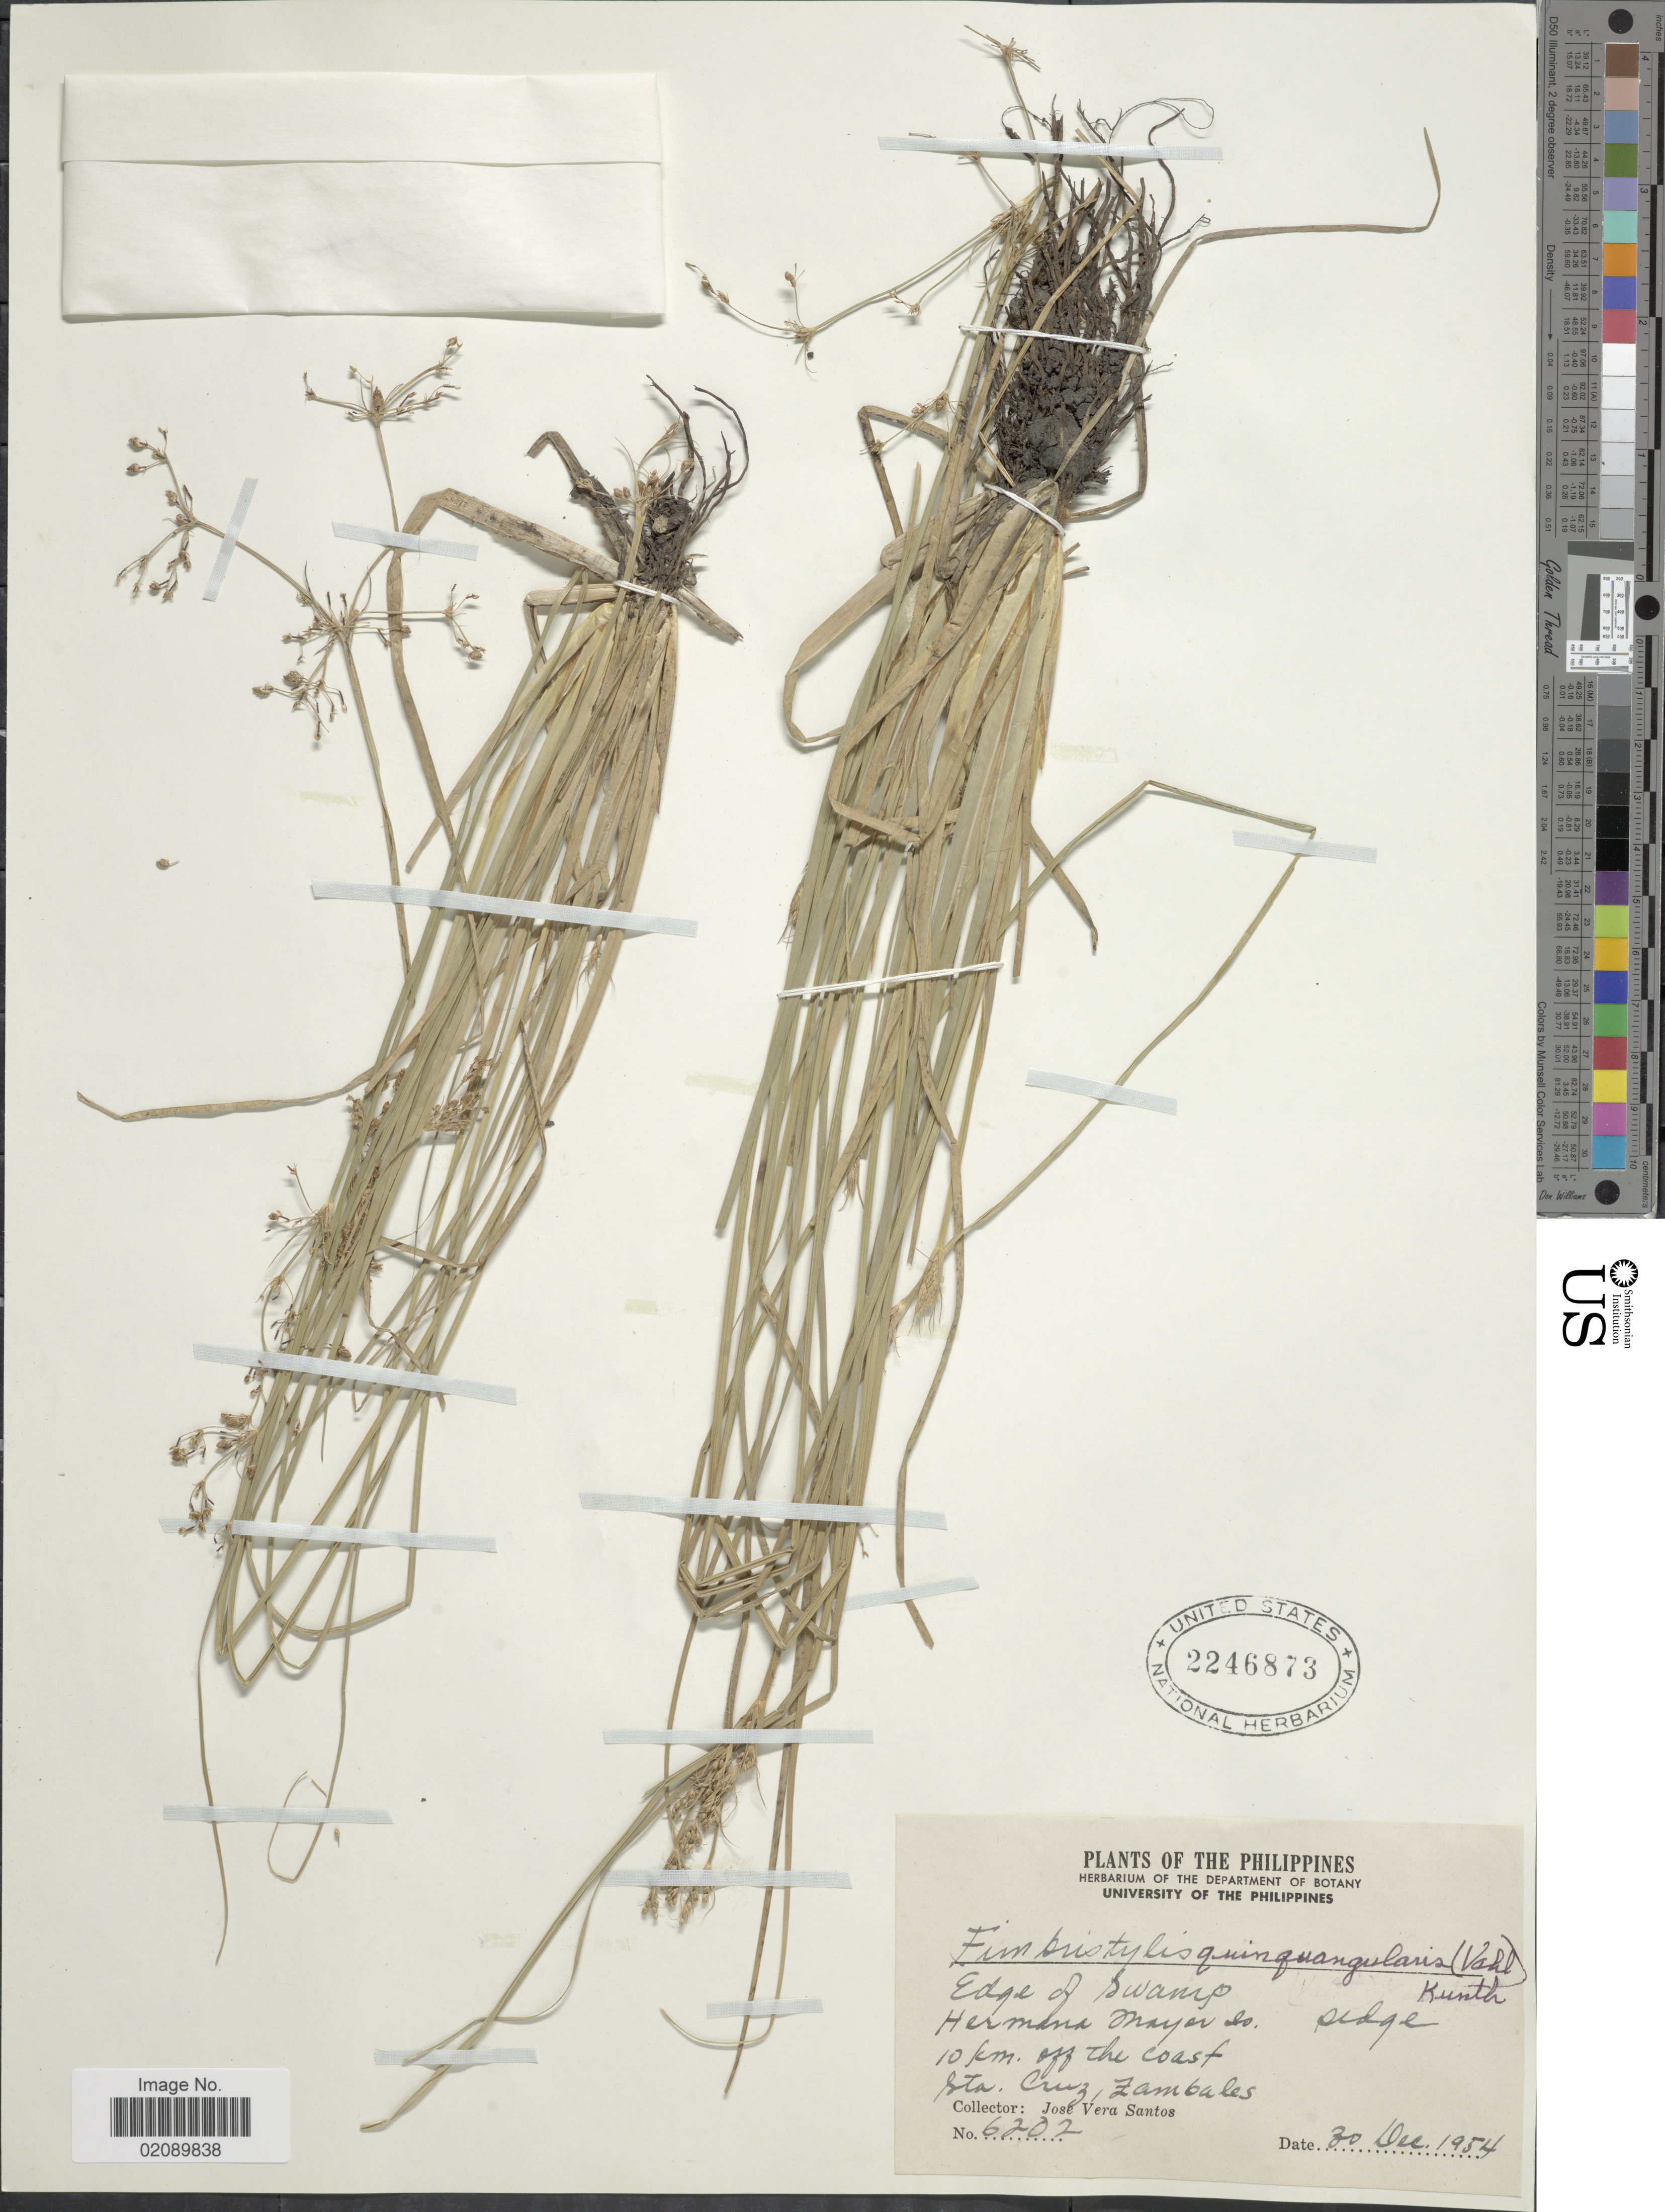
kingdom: Plantae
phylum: Tracheophyta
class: Liliopsida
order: Poales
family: Cyperaceae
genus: Fimbristylis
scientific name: Fimbristylis quinquangularis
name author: (Vahl) Kunth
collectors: J. V. Santos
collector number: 6202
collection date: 1954-12-30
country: Philippines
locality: Edge of Swamp. Hermana Mayer Is. 10 km. off the coast. Sta. Cruz, Zambales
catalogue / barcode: US 2246873